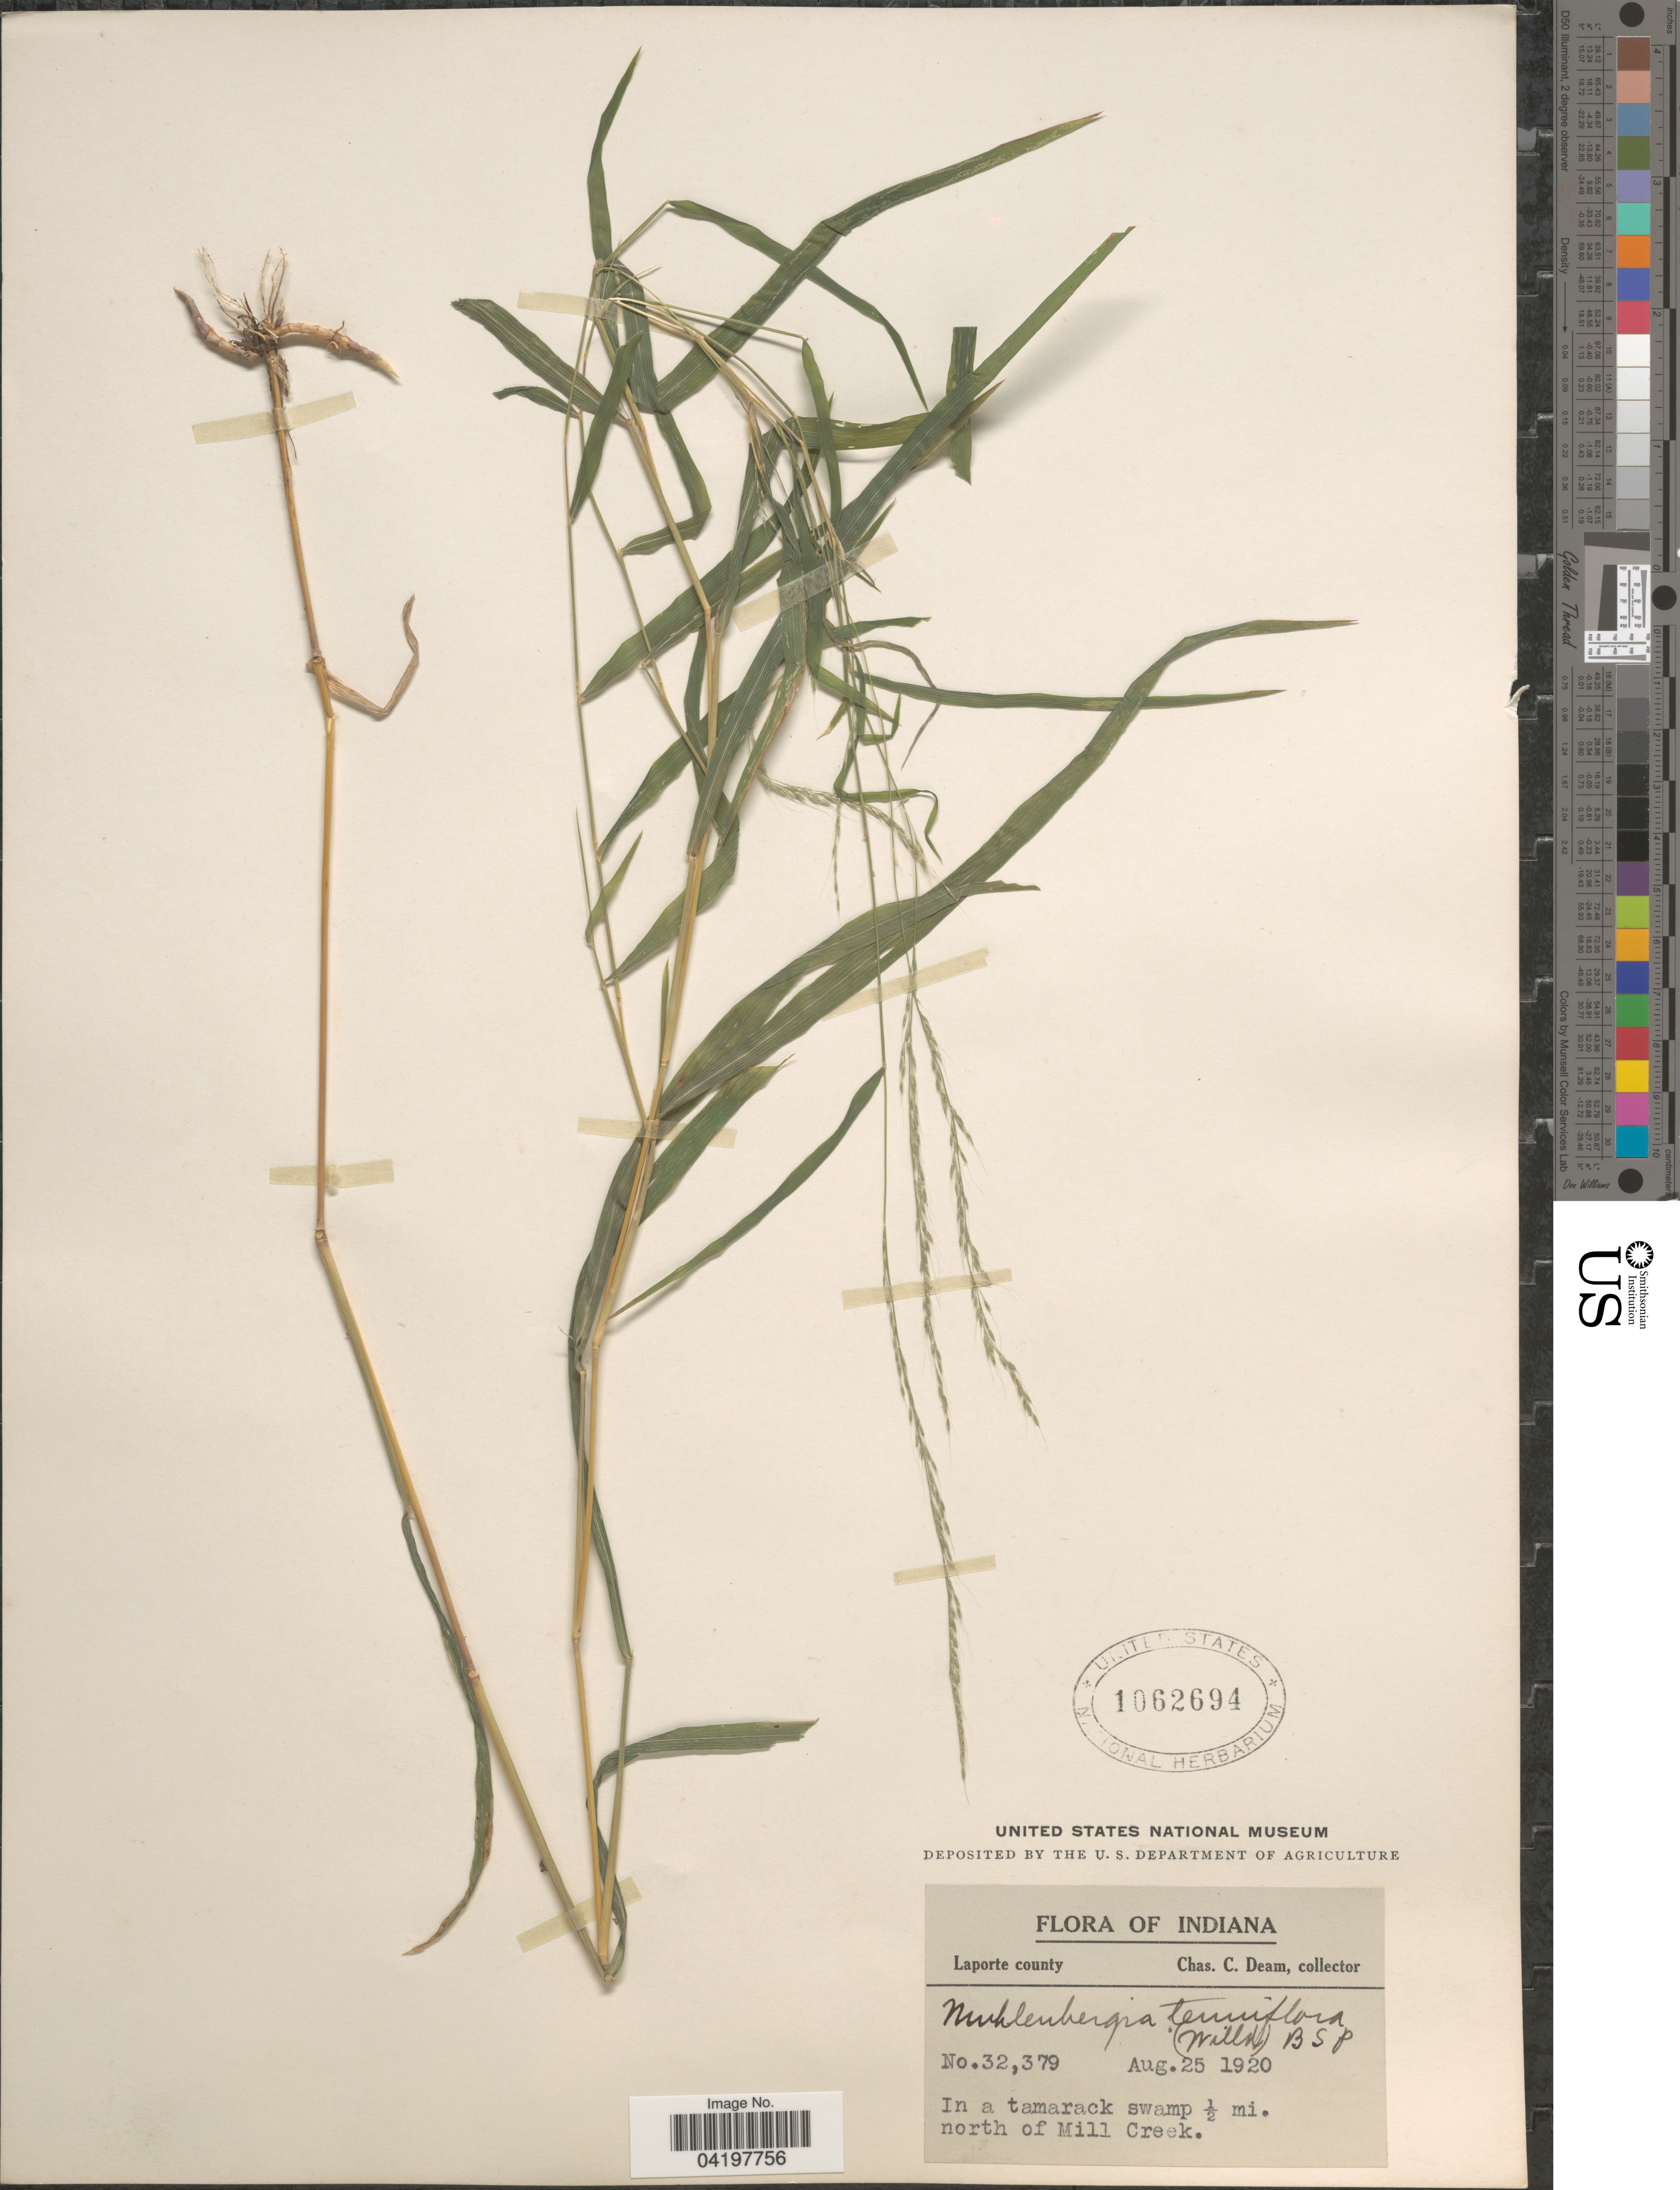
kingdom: Plantae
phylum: Tracheophyta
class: Liliopsida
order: Poales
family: Poaceae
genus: Muhlenbergia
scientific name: Muhlenbergia sylvatica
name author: (Torr.) Torr. ex A. Gray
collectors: C. C. Deam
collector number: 32379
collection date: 1920-08-25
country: United States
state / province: Indiana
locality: Laporte county. In a tamarack swamp ½ mi. north of Mill Creek.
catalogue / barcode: US 1062694